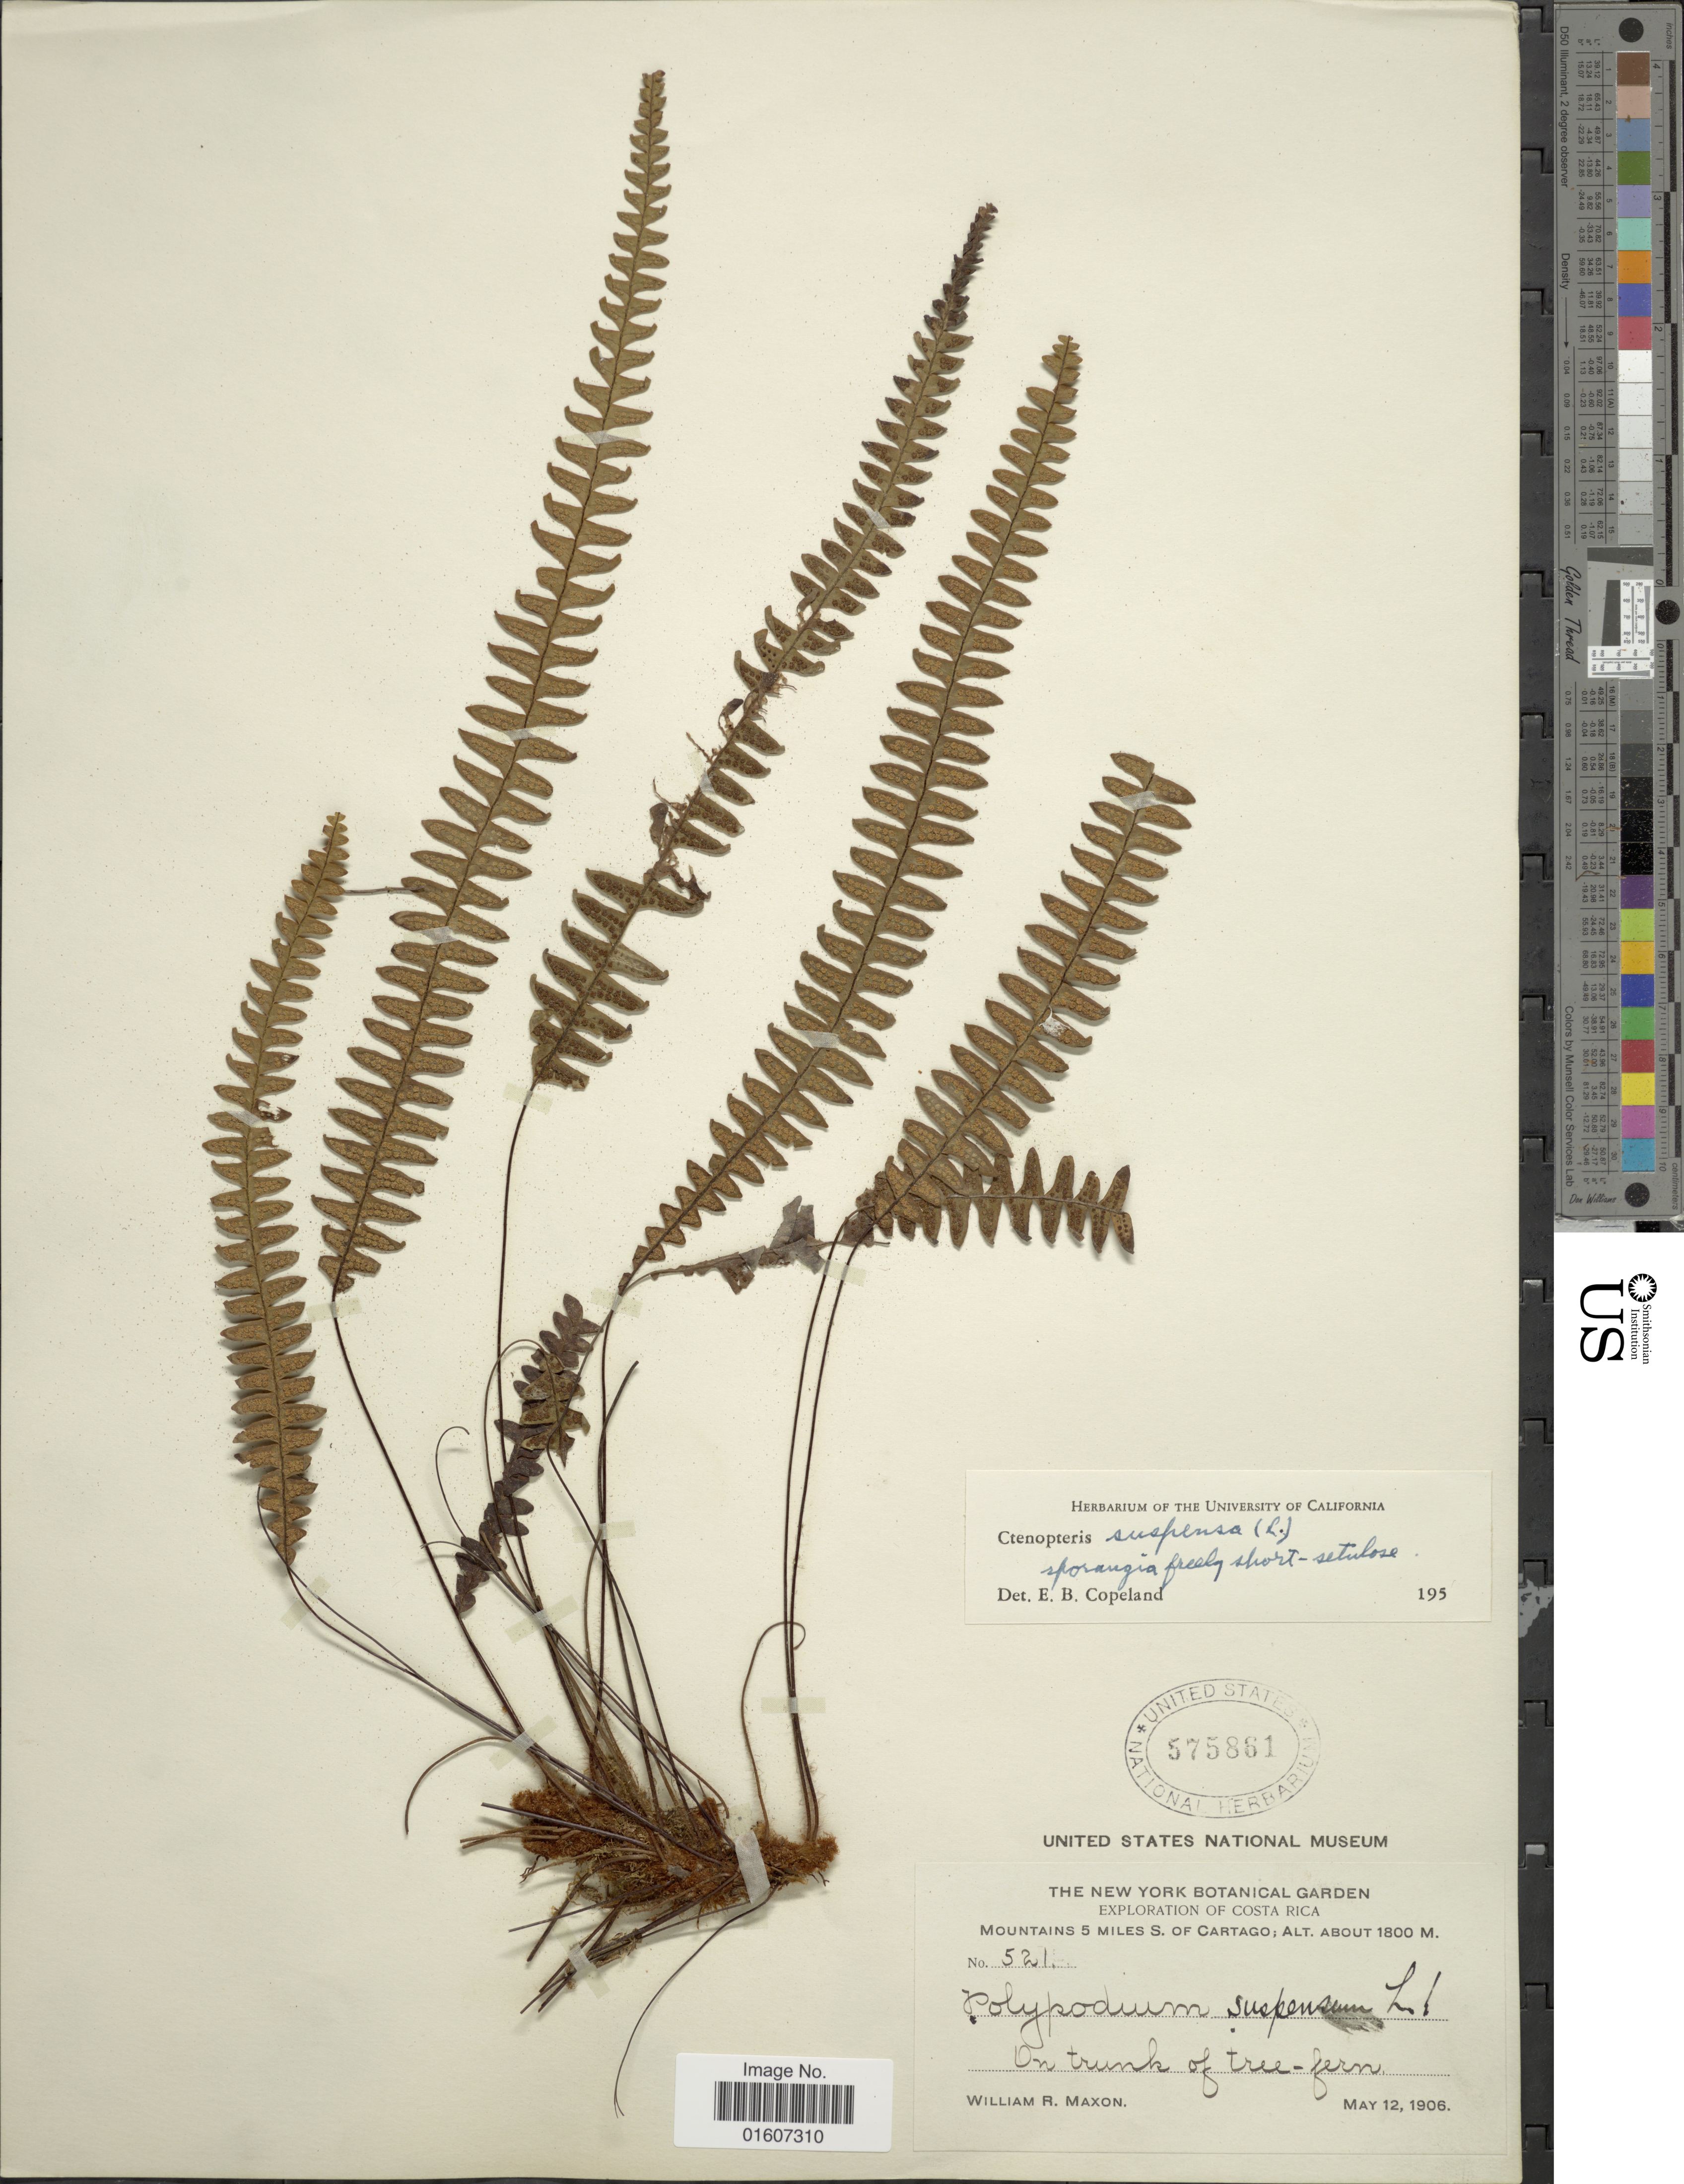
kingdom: Plantae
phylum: Tracheophyta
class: Polypodiopsida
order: Polypodiales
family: Polypodiaceae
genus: Terpsichore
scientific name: Terpsichore asplenifolia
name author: (L.) A.R. Sm.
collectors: W. R. Maxon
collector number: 521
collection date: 1906-05-12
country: Costa Rica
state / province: Cartago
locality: Mountain 5 miles S. of Cartago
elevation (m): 1800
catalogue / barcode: US 575861